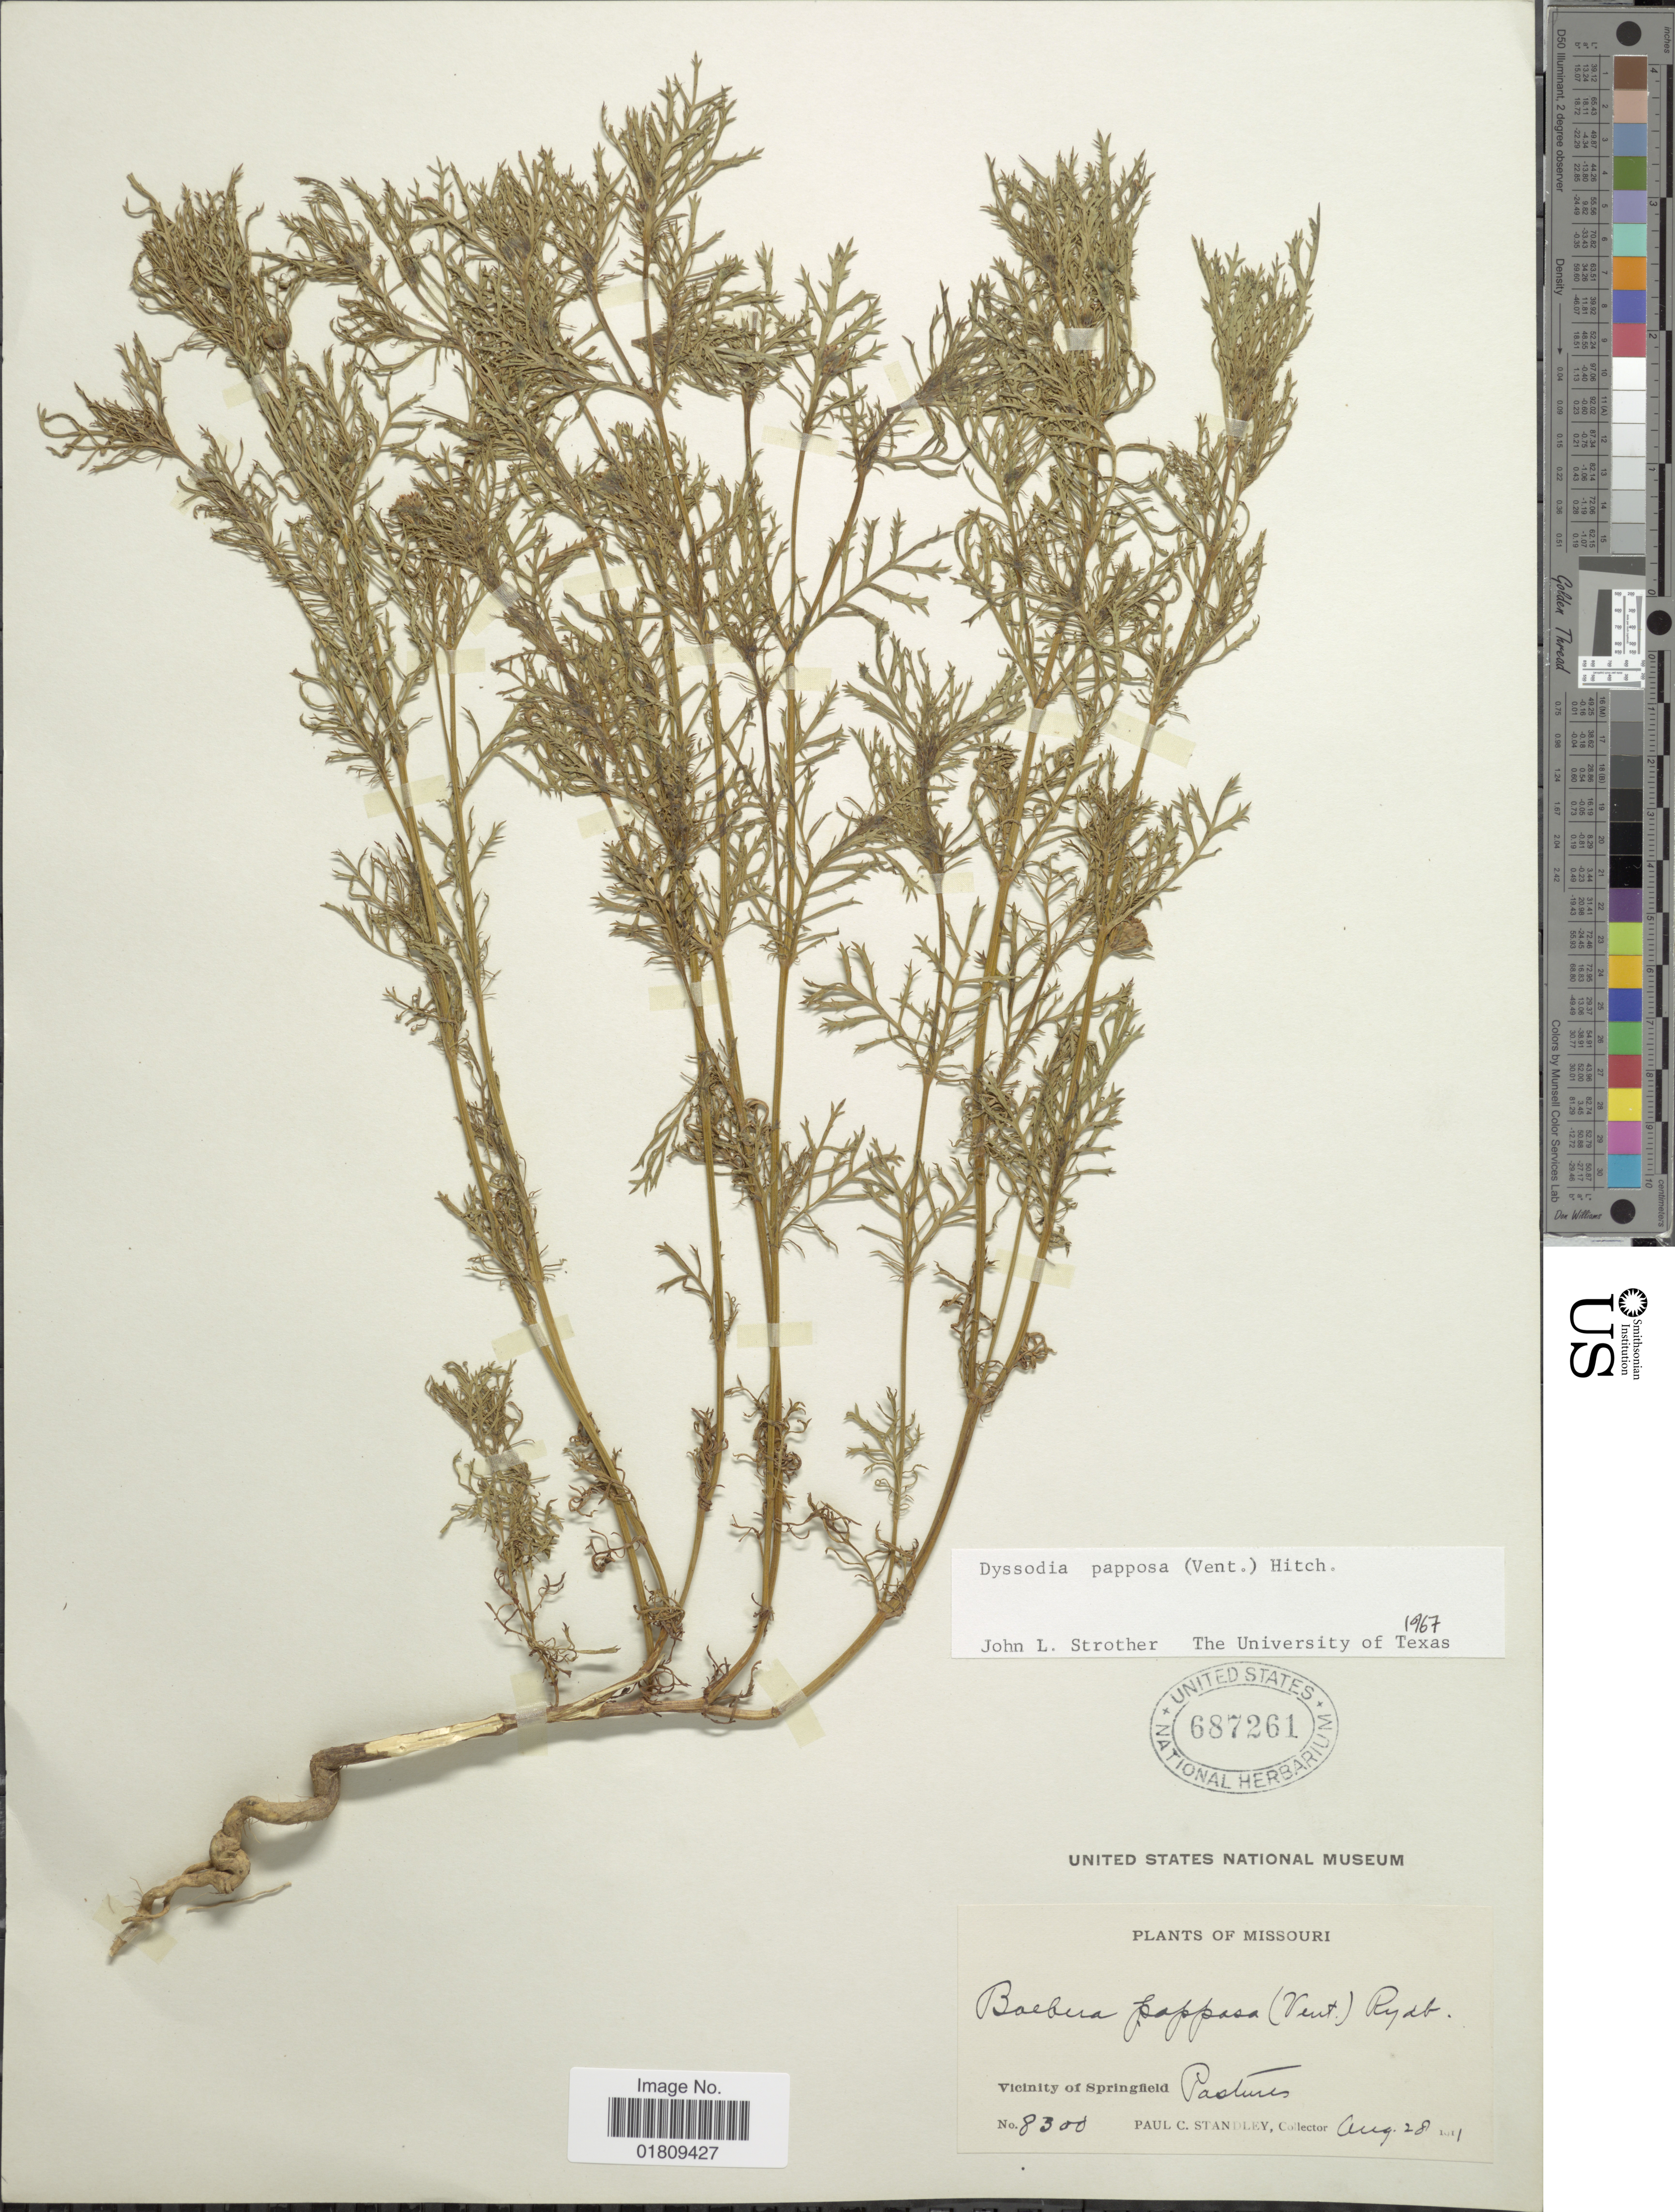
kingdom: Plantae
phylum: Tracheophyta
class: Magnoliopsida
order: Asterales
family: Asteraceae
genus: Dyssodia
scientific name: Dyssodia papposa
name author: (Vent.) Hitchc.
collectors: P. C. Standley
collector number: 8300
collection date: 1911-08-28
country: United States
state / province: Missouri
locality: Vicinity of Springfield, Pastures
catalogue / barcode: US 687261